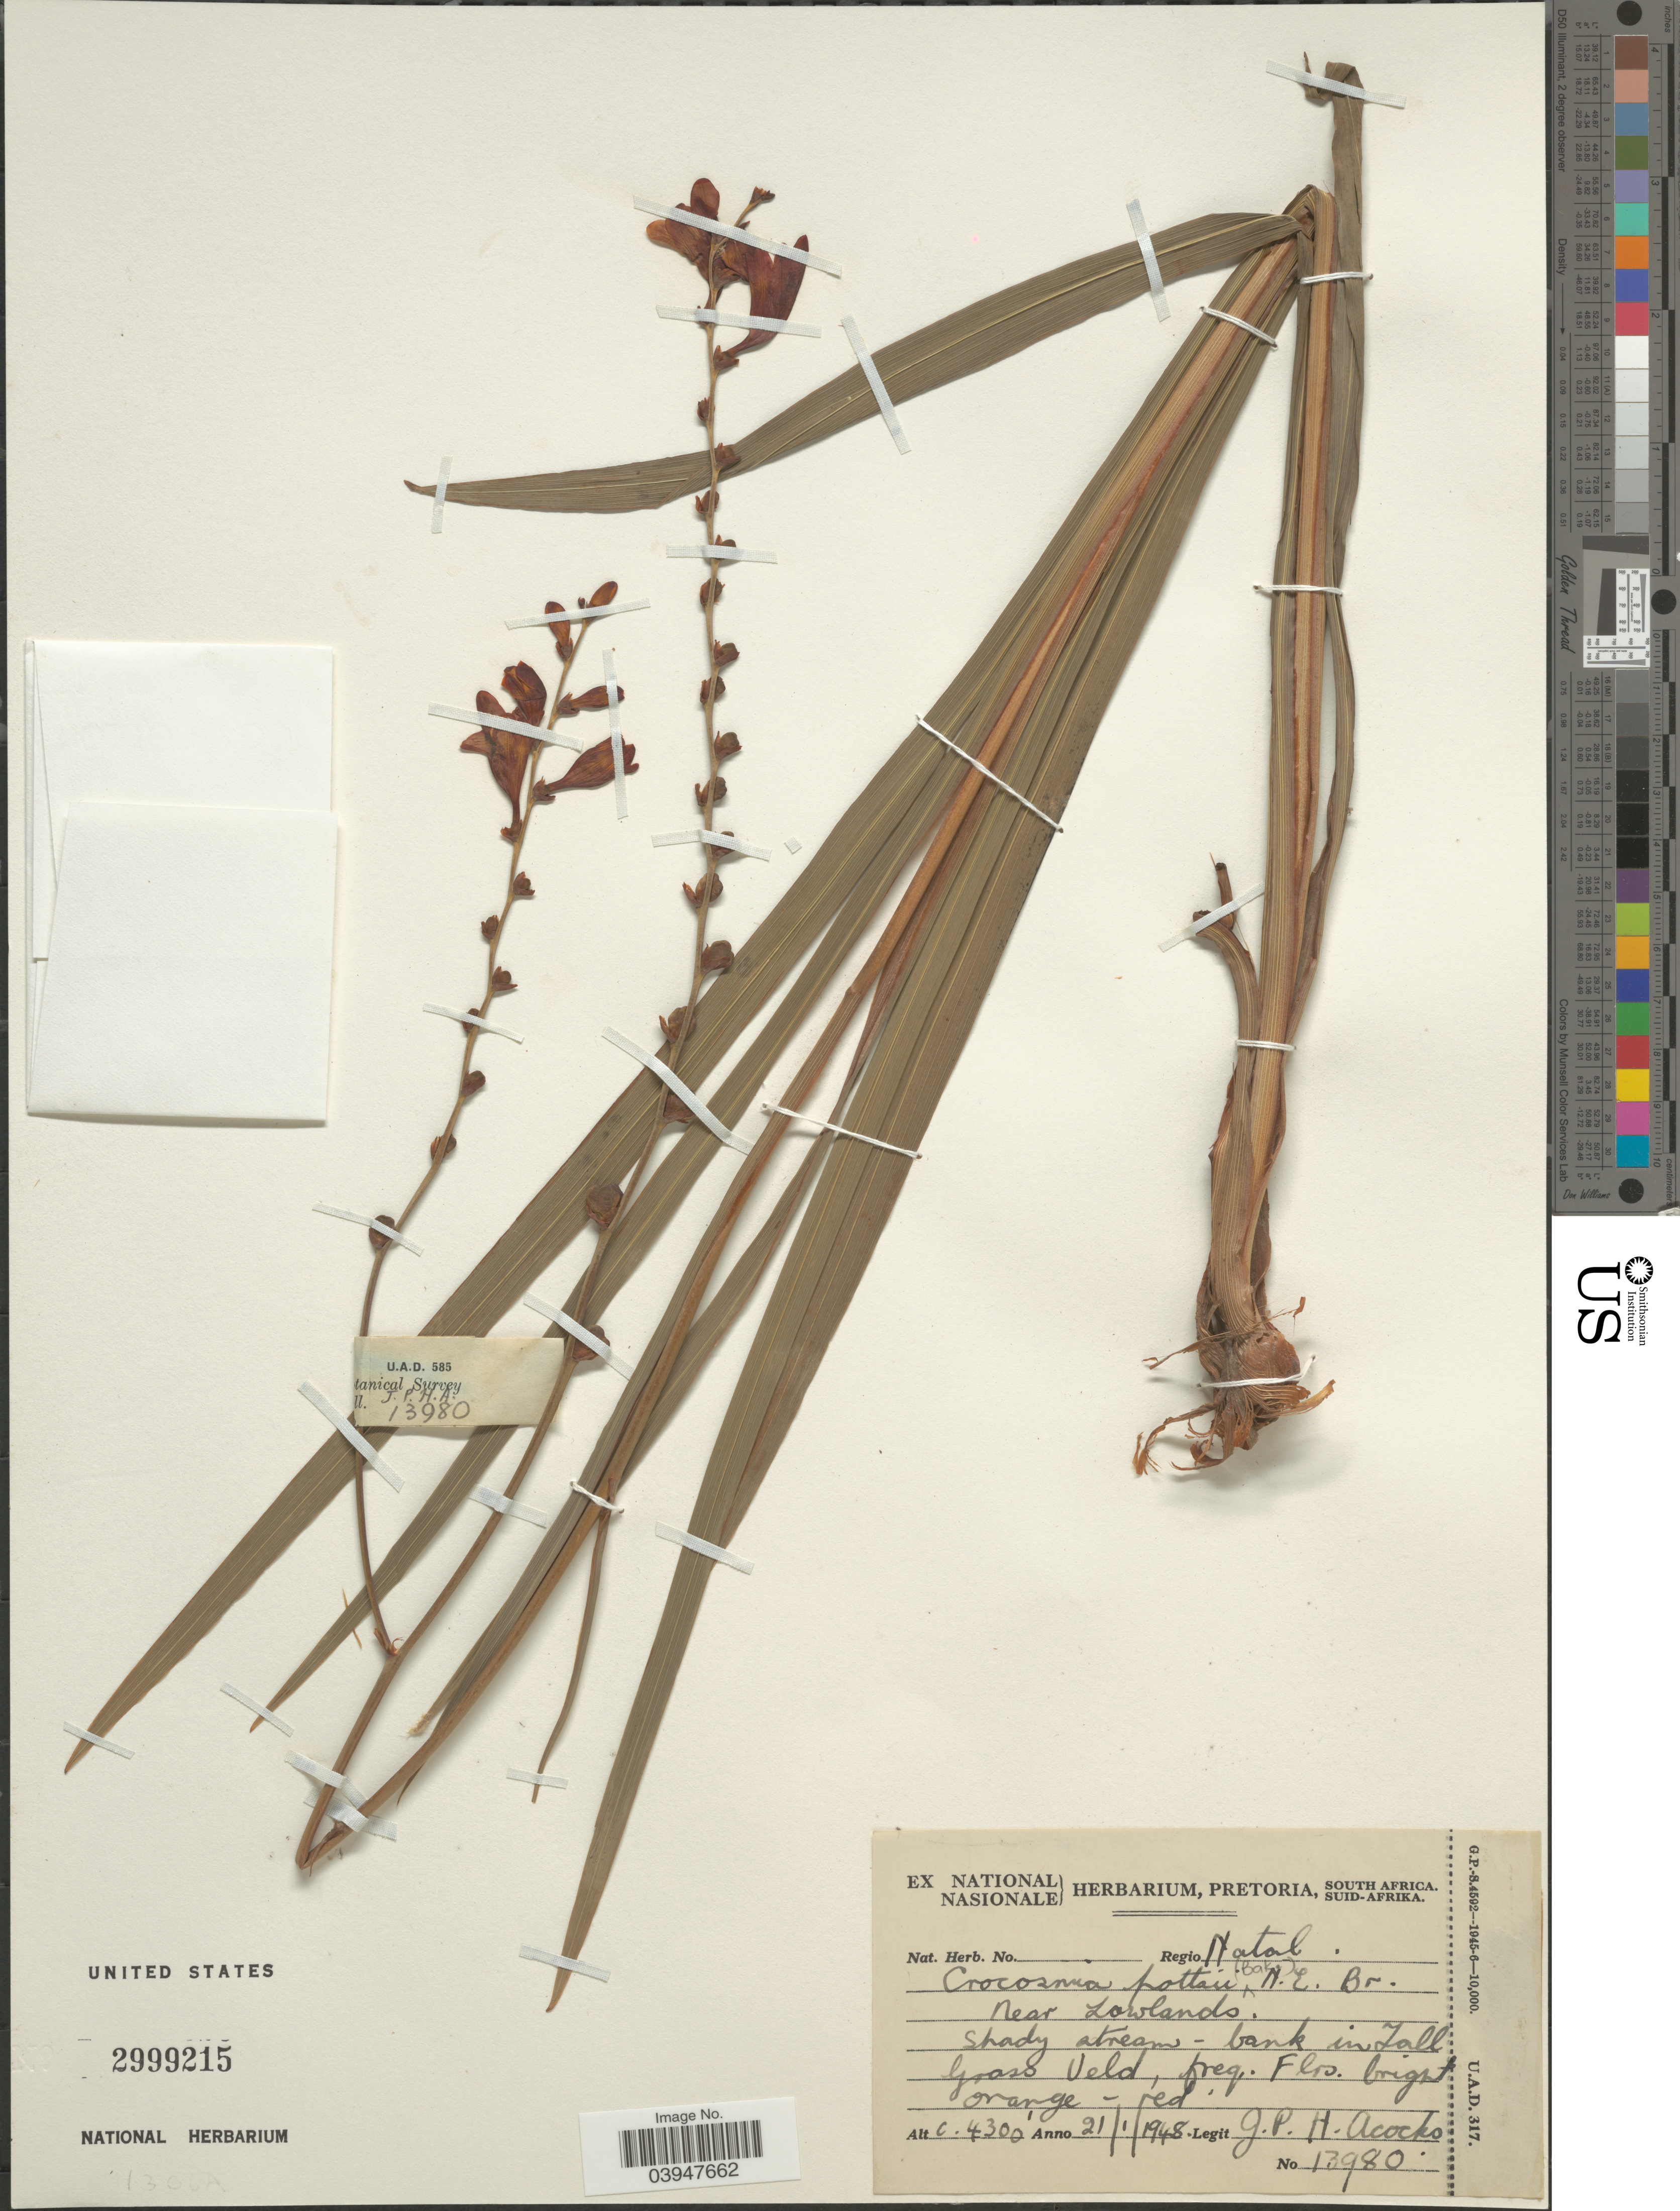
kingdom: Plantae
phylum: Tracheophyta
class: Liliopsida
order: Asparagales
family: Iridaceae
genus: Crocosmia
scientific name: Crocosmia pottsii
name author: (Baker) N.E. Br.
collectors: J. P. Acocks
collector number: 13980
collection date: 1948-01-21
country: South Africa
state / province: KwaZulu-Natal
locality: Regio Natal. Near Lowlands. Bank in Tall Grass Veld.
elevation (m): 1311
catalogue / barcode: US 2999215